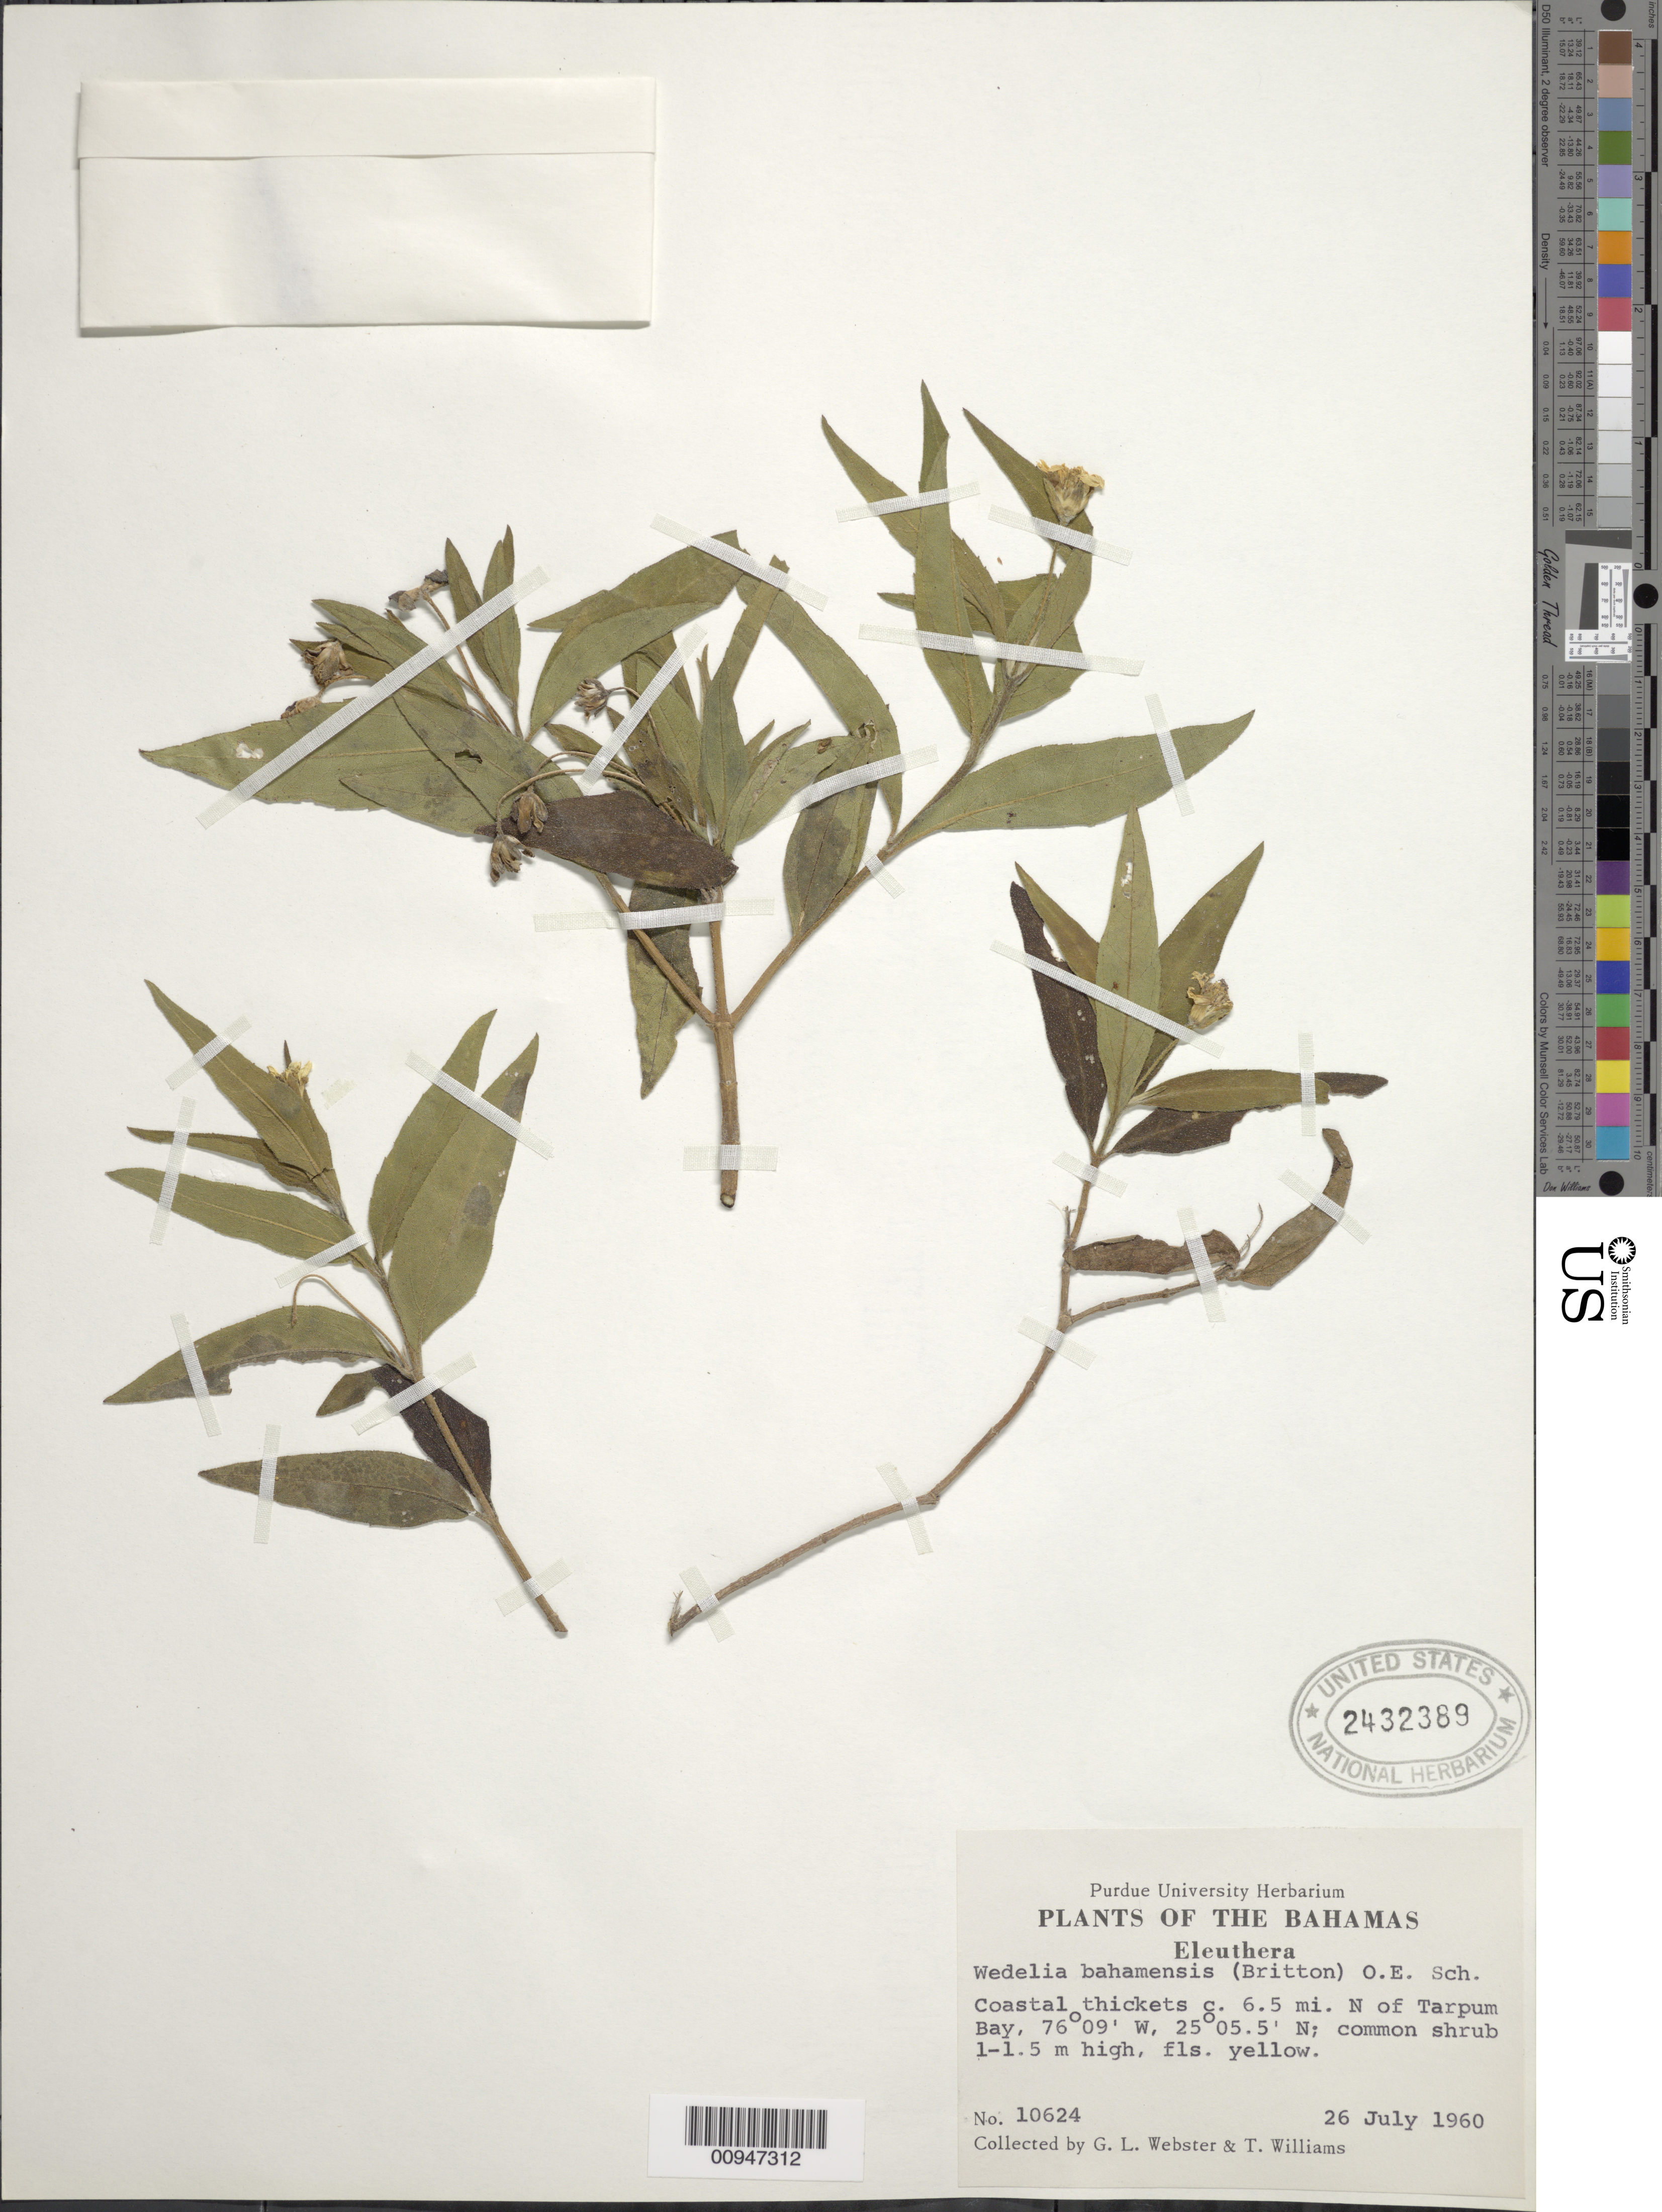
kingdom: Plantae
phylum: Tracheophyta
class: Magnoliopsida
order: Asterales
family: Asteraceae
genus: Wedelia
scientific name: Wedelia bahiensis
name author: H. Rob.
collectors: G. L. Webster & T. Williams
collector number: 10624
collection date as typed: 26 Jul 1960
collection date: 1960-07-26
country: Bahamas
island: Eleuthera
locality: C. 6.5 mi. N of Tarpum Bay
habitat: Coastal thickets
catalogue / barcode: US 2432389